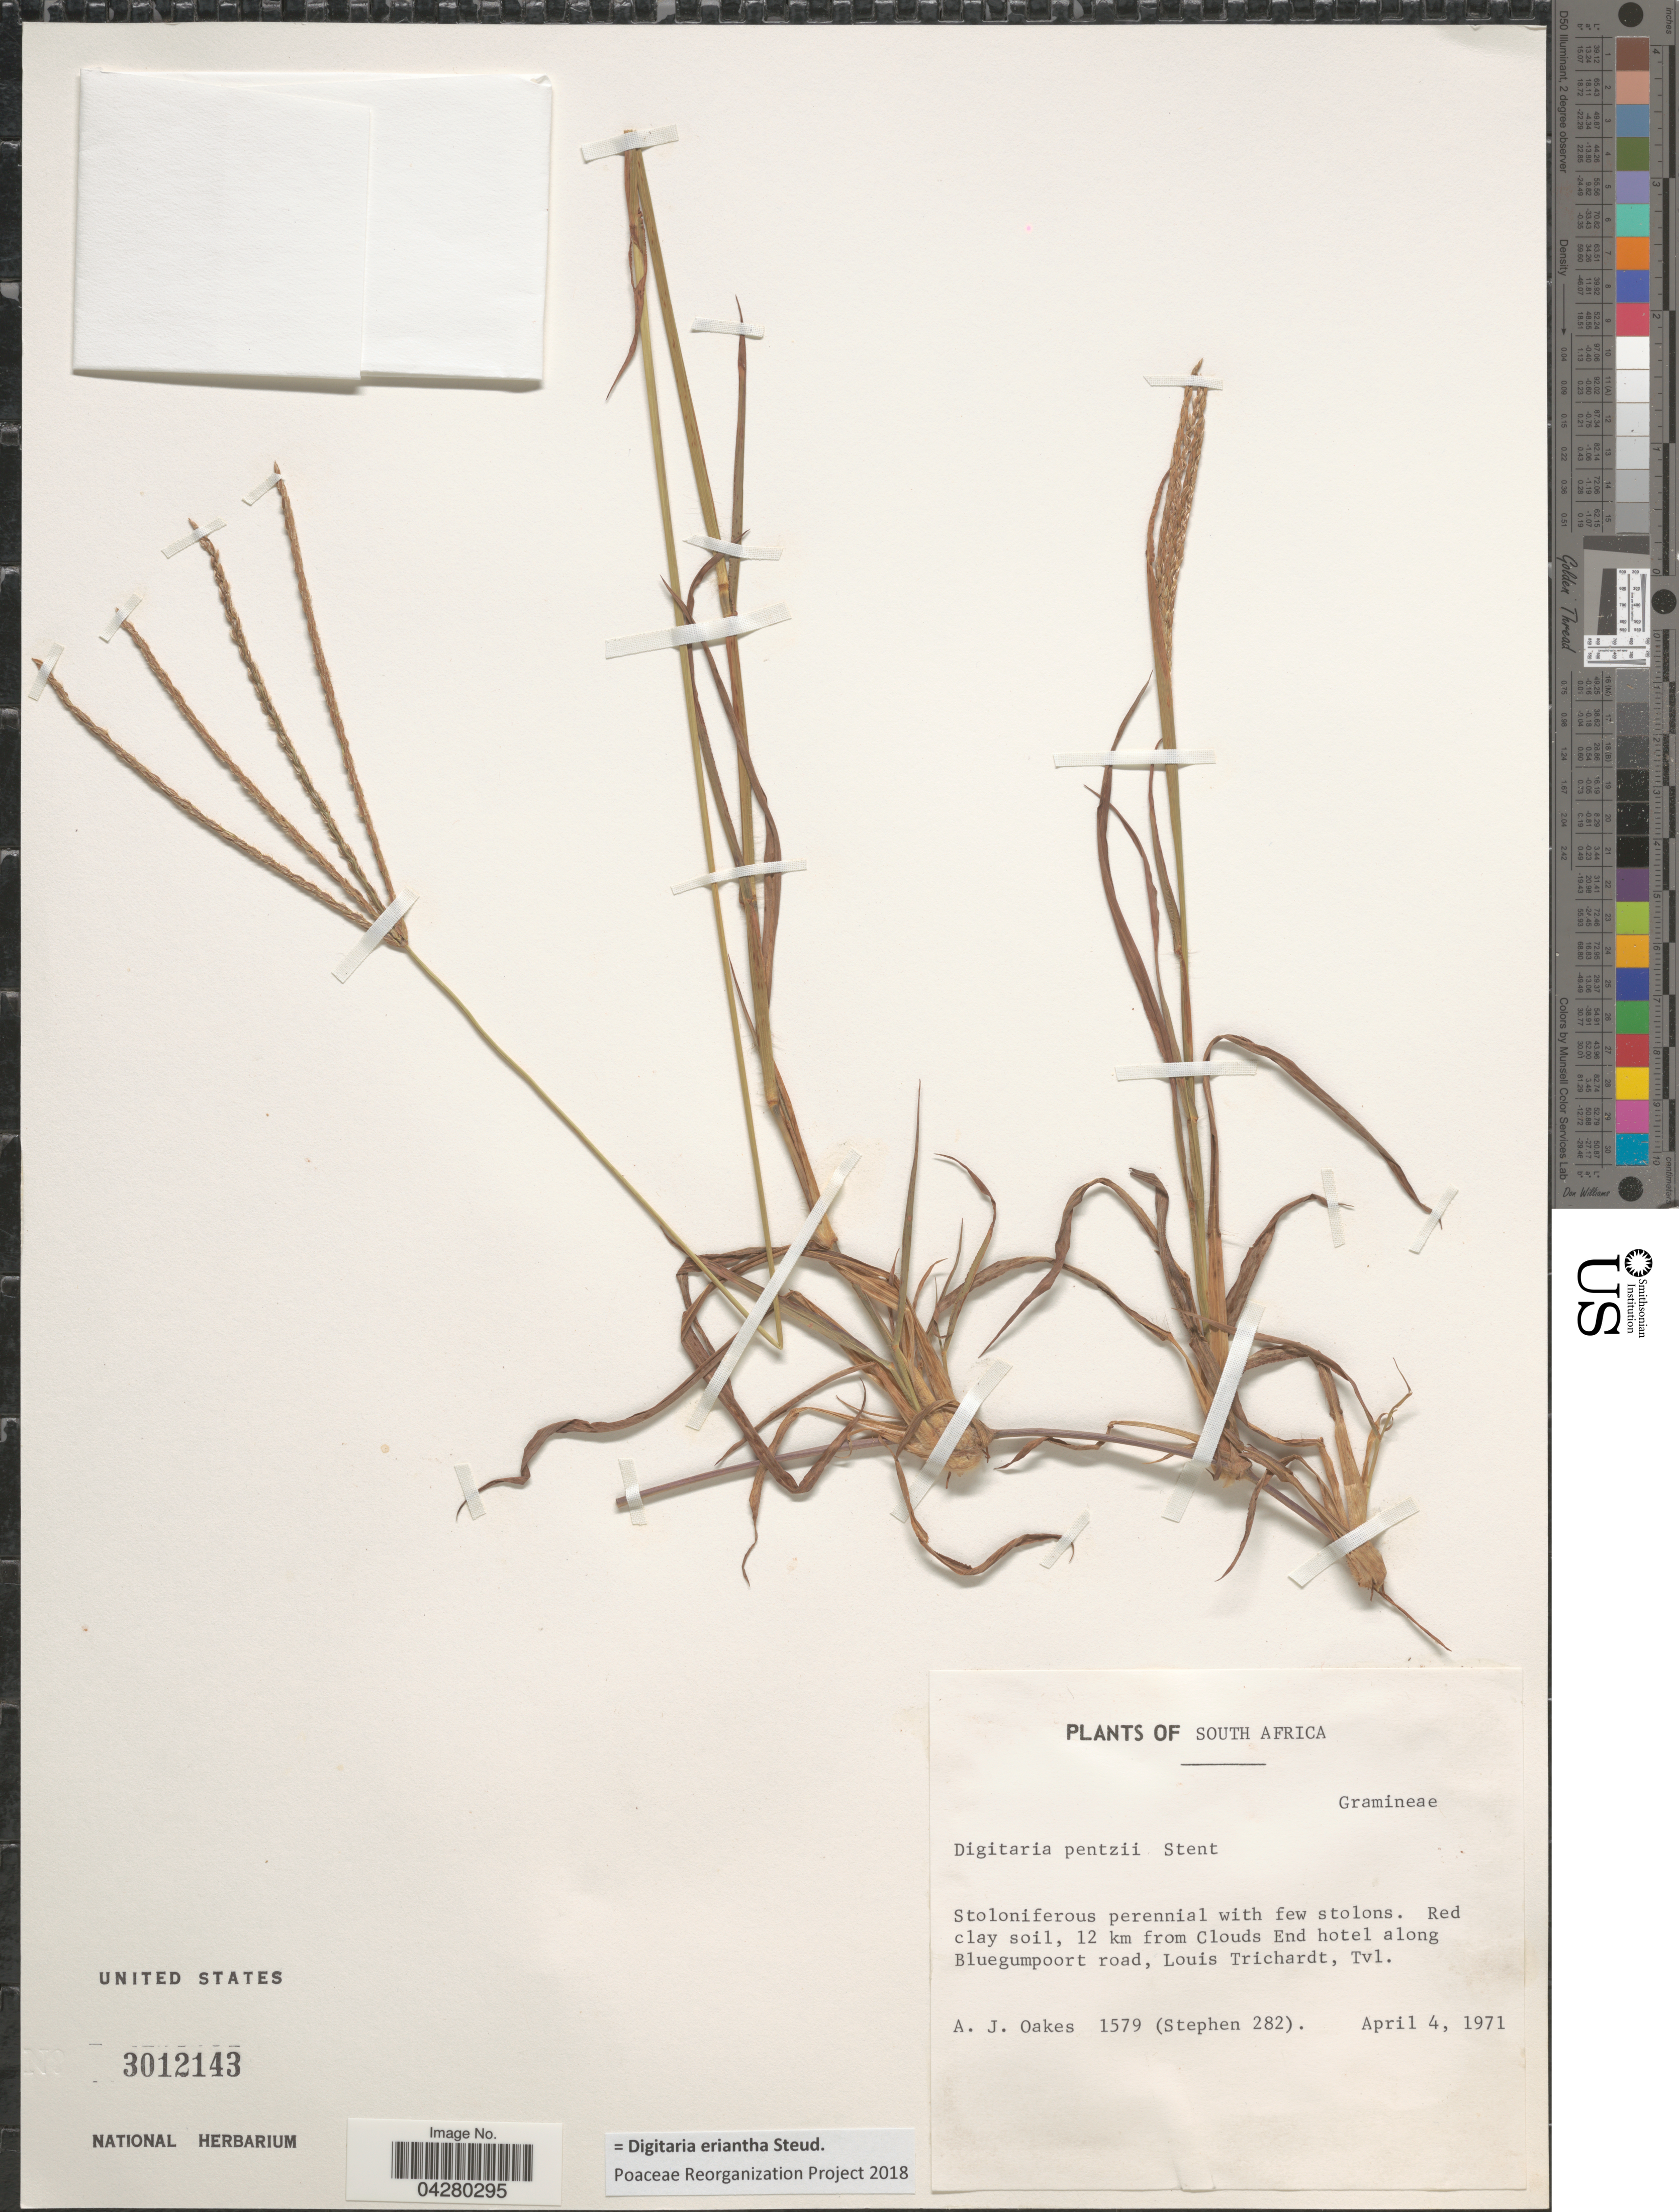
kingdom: Plantae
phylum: Tracheophyta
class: Liliopsida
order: Poales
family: Poaceae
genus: Digitaria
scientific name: Digitaria eriantha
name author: Steud.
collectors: A. Oakes & Stephen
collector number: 1579/282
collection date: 1971-04-04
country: South Africa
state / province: Limpopo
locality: Red clay soil, 12 km from Clouds End hotel along Bluegumpoort road, Louis Trichardt, Tvl.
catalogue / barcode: US 3012143